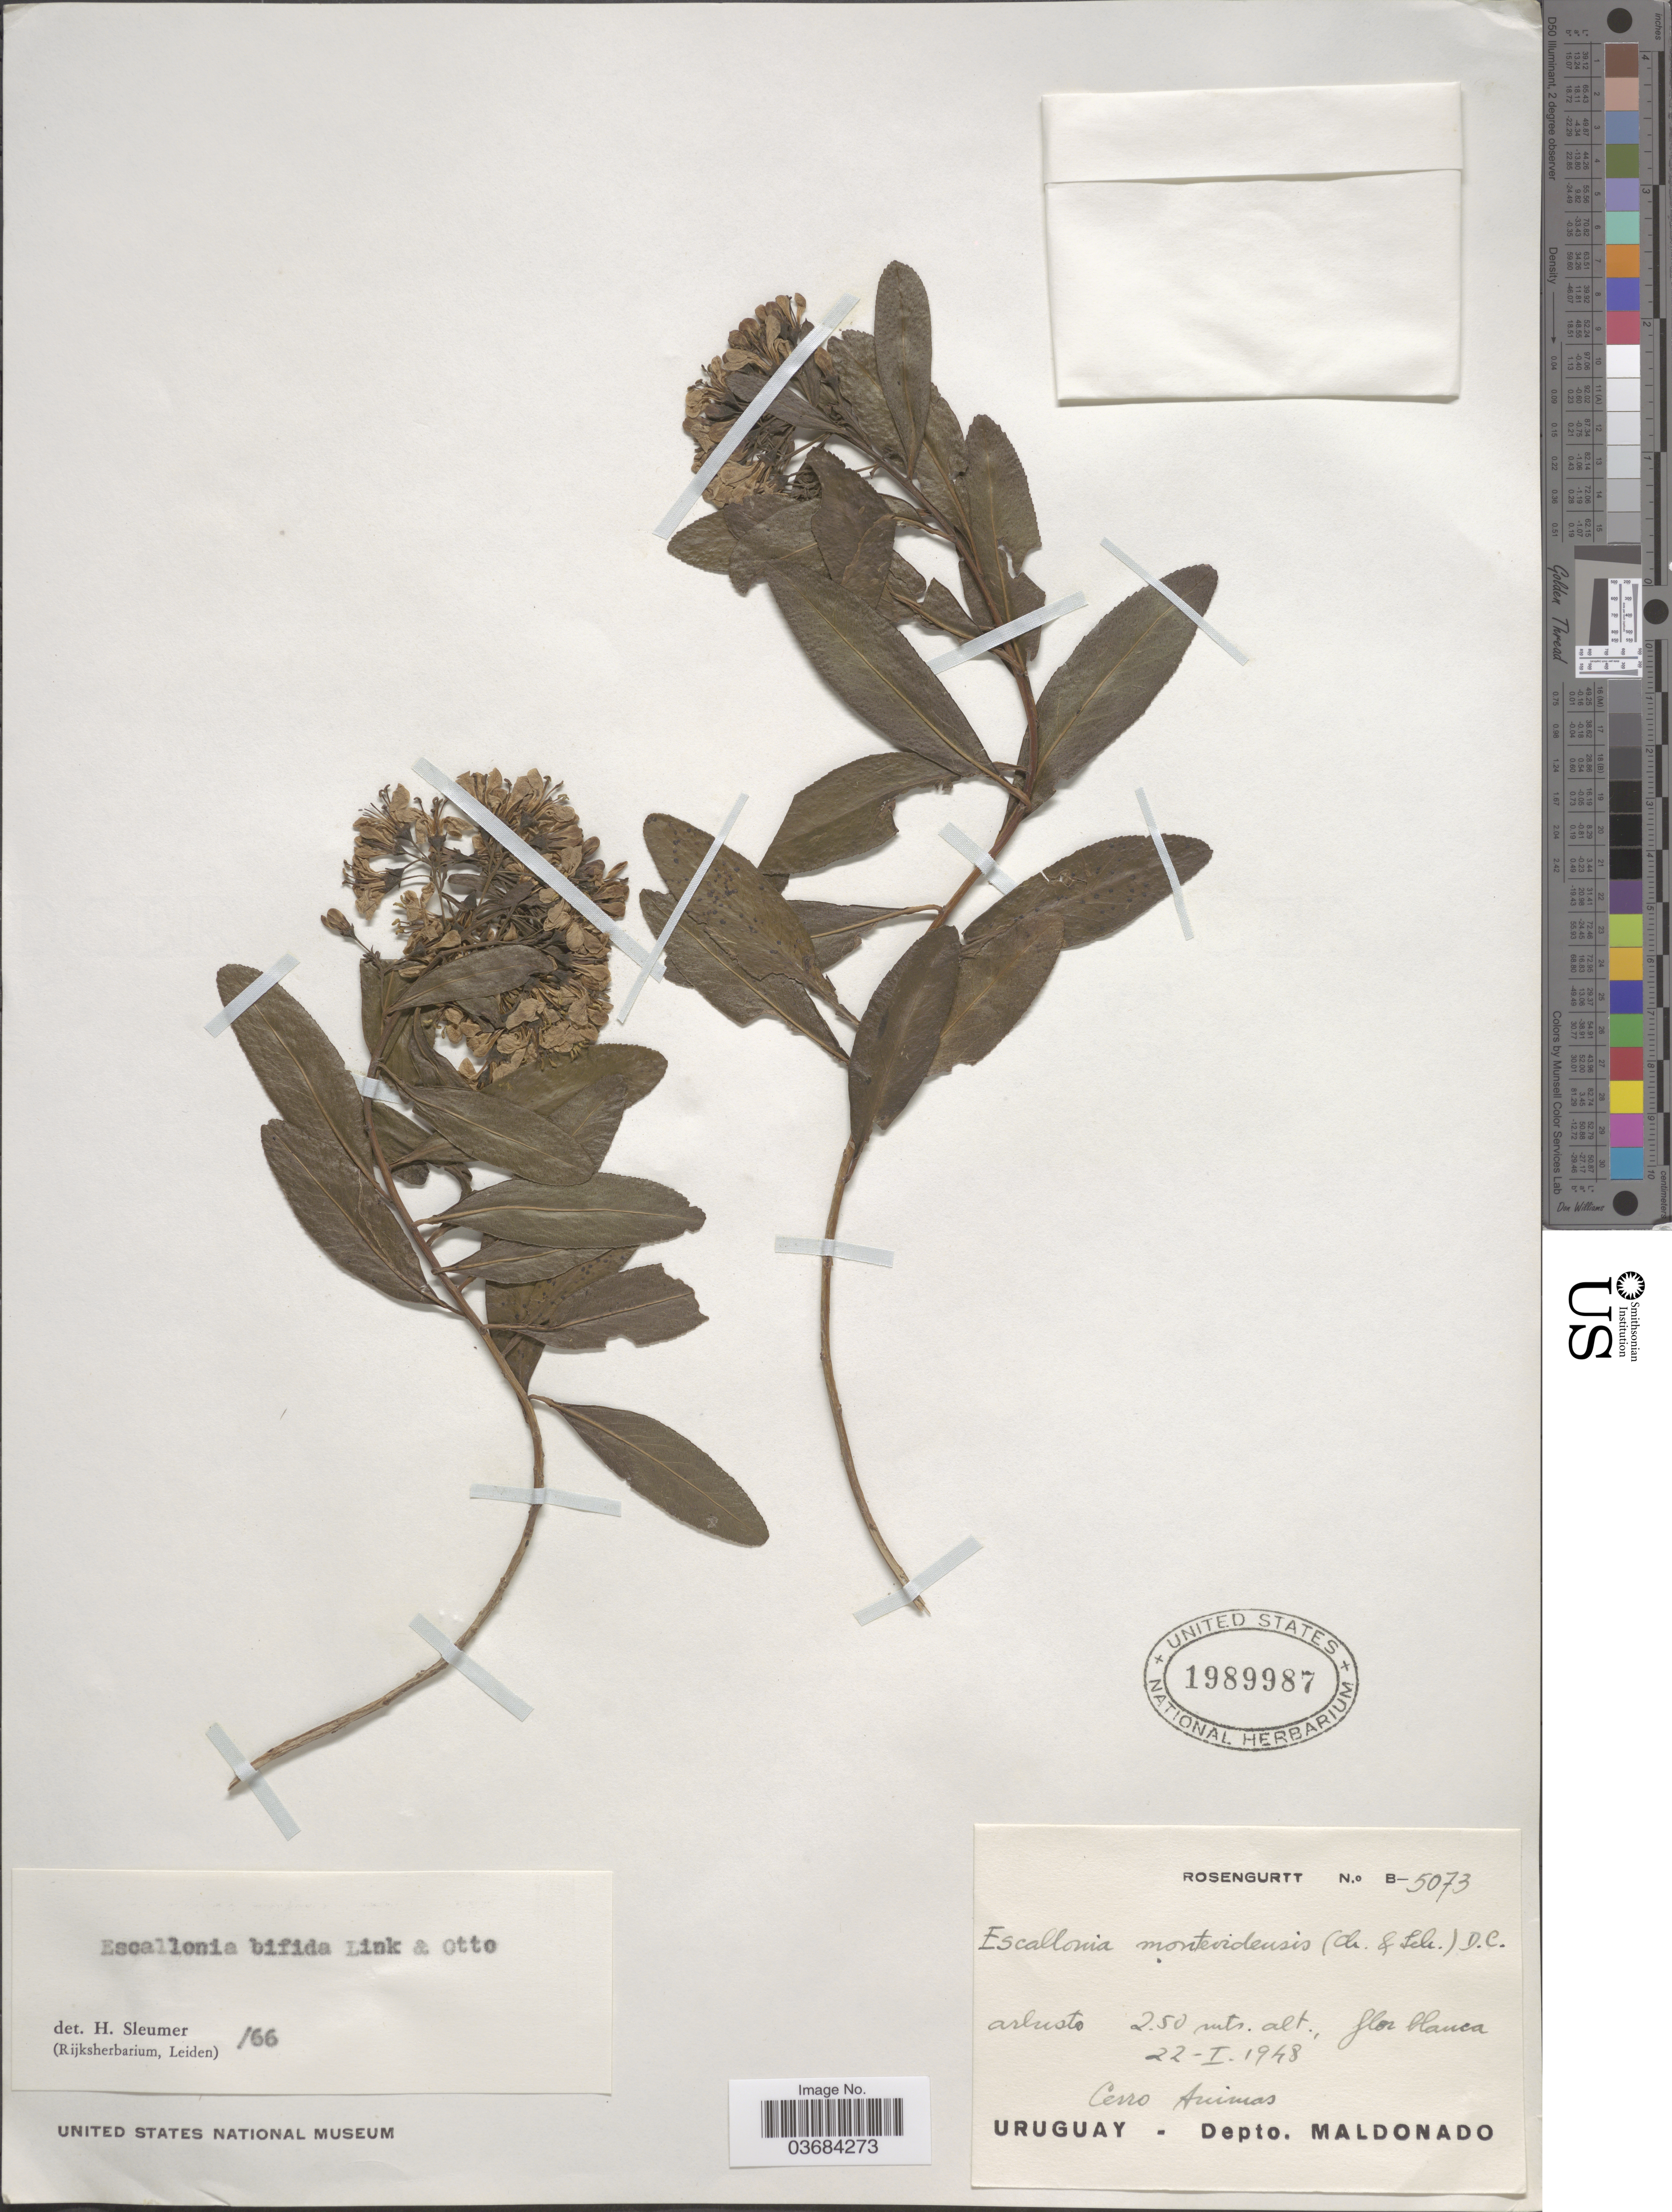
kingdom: Plantae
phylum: Tracheophyta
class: Magnoliopsida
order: Escalloniales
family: Escalloniaceae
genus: Escallonia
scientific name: Escallonia bifida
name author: Link & Otto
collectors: Rosengurtt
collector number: B-5073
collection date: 1948-01-22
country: Uruguay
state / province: Maldonado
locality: Cerro Animas. Depto. Maldonado.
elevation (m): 2.5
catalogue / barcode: US 1989987